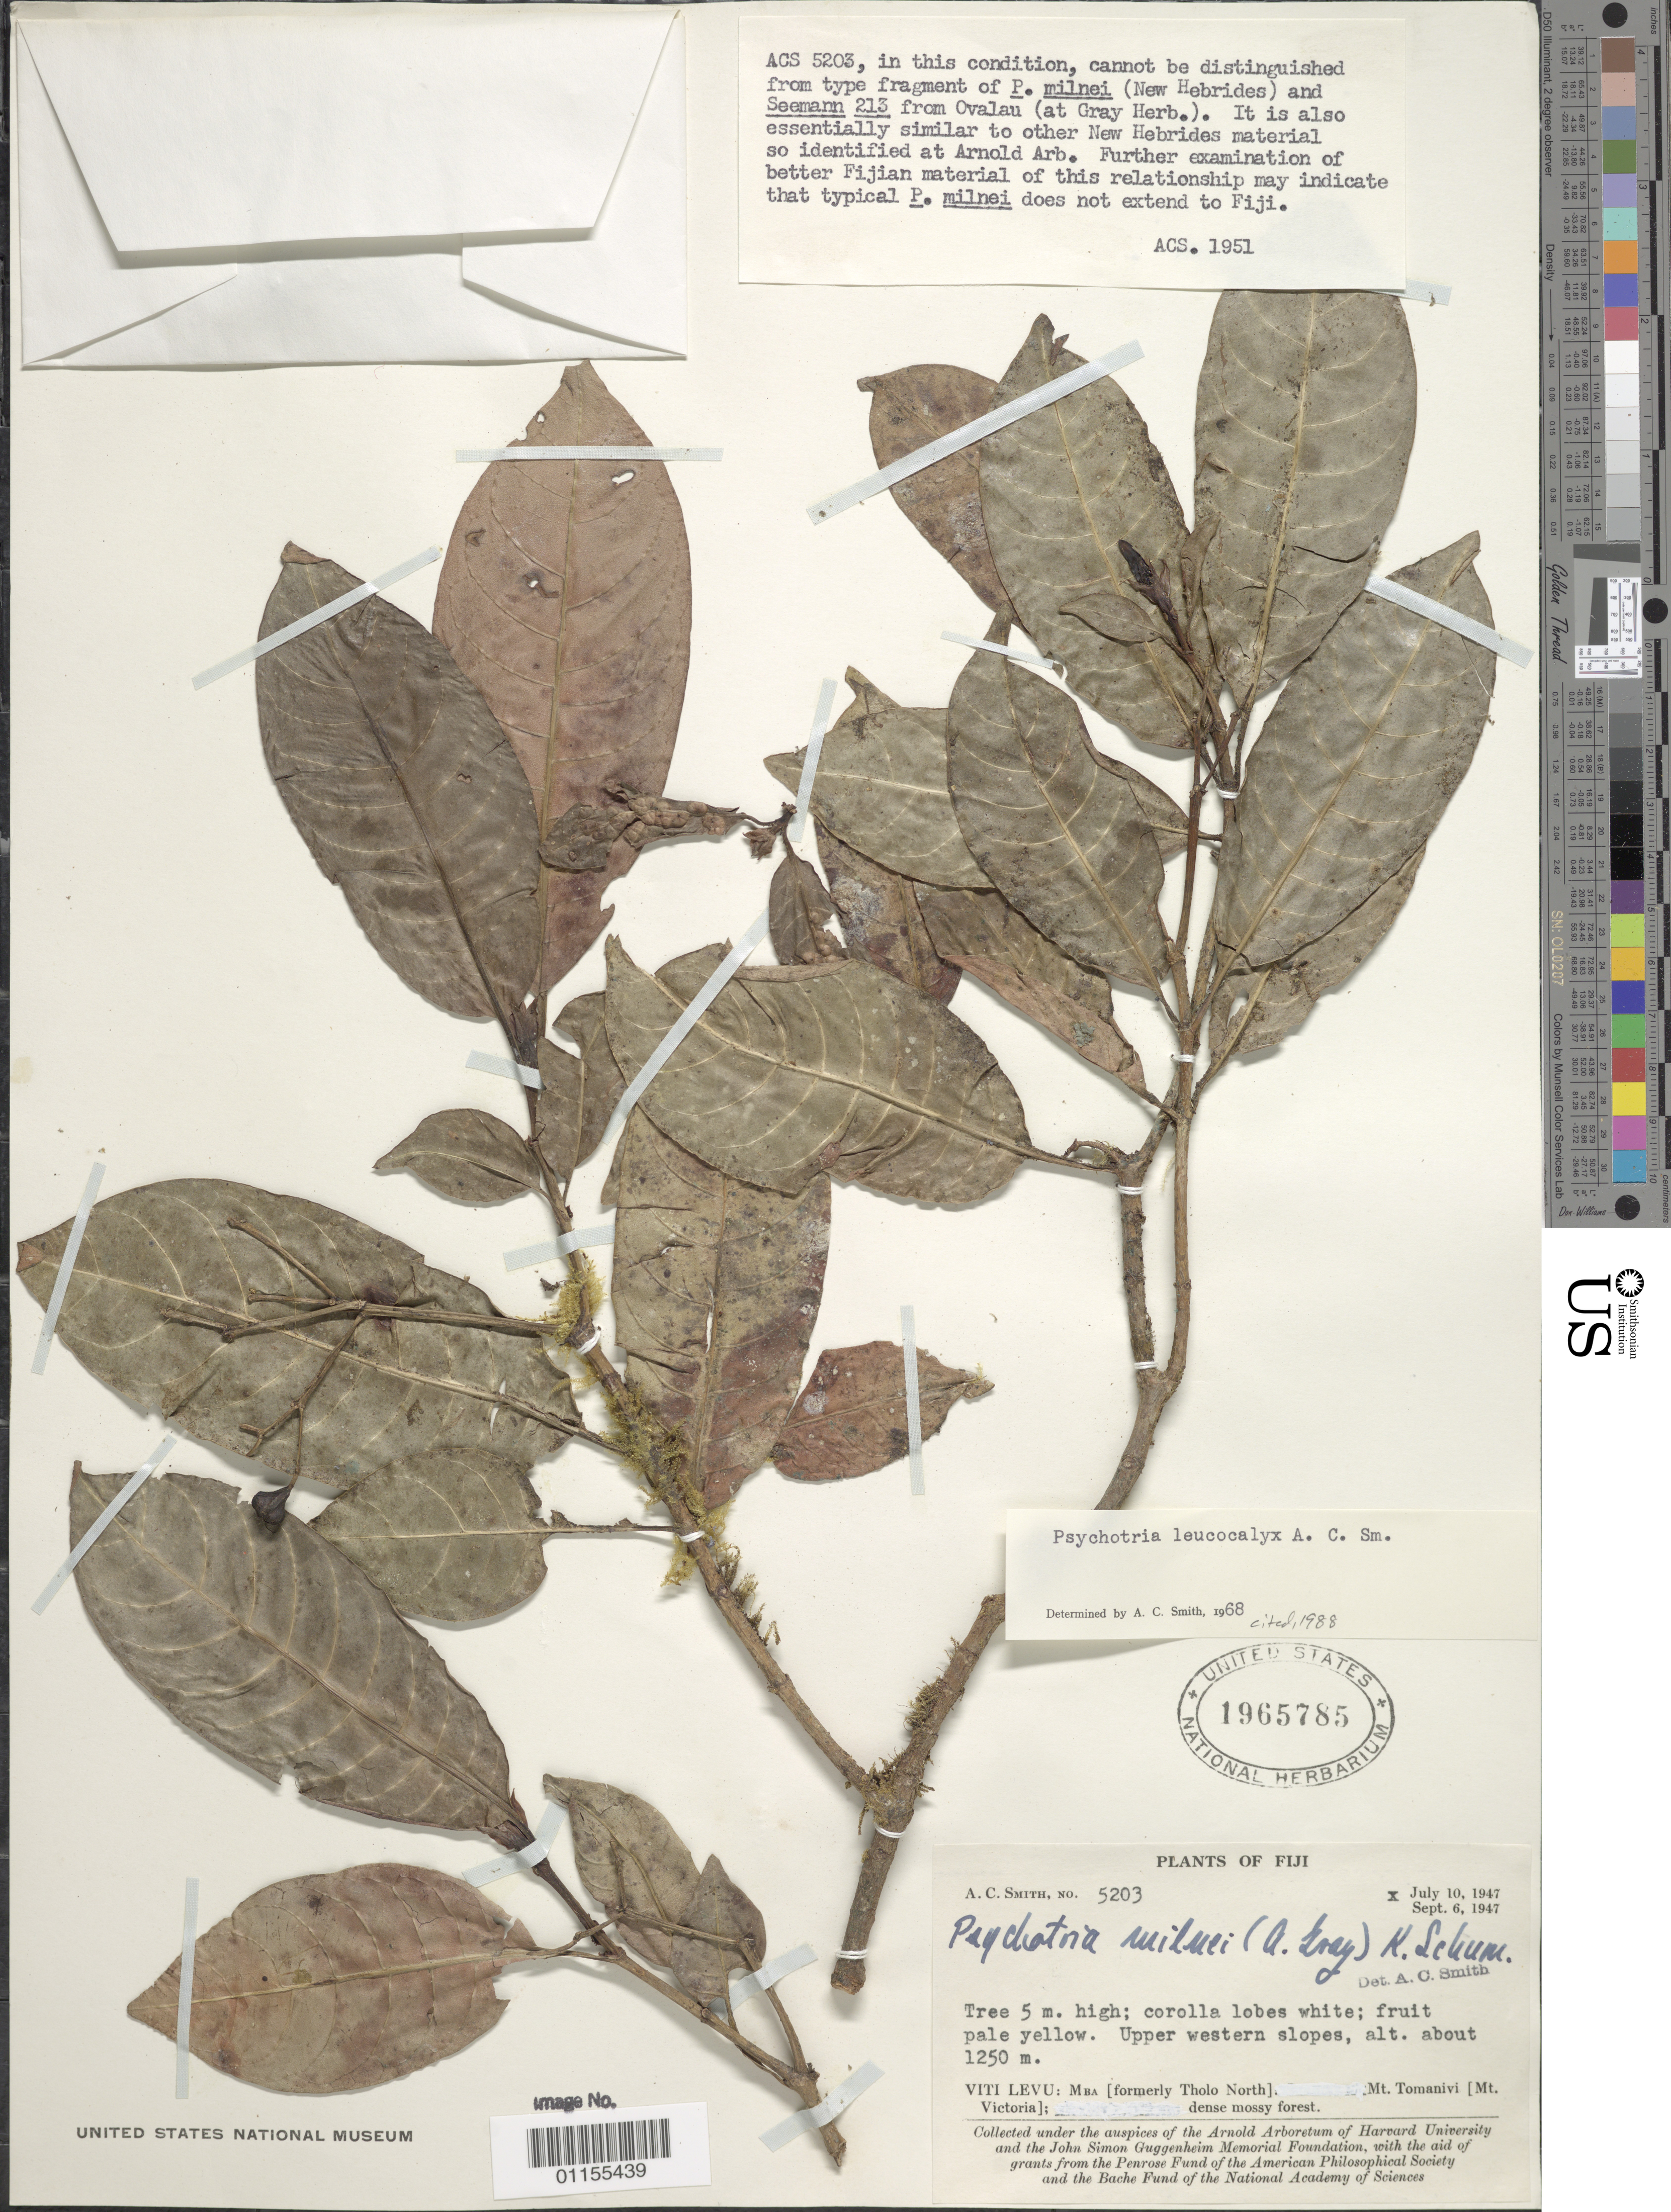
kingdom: Plantae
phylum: Tracheophyta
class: Magnoliopsida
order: Gentianales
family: Rubiaceae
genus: Psychotria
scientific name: Psychotria leucocalyx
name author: A.C. Sm.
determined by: Smith, A. C.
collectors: A. C. Smith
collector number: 5203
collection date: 1947-07-10/1947-09-06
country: Fiji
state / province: Mba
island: Viti Levu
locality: Mba. Mt. Tomanivi [Mt. Victoria] upper western slopes.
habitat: Dense mossy forest.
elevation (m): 1250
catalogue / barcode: US 1965785